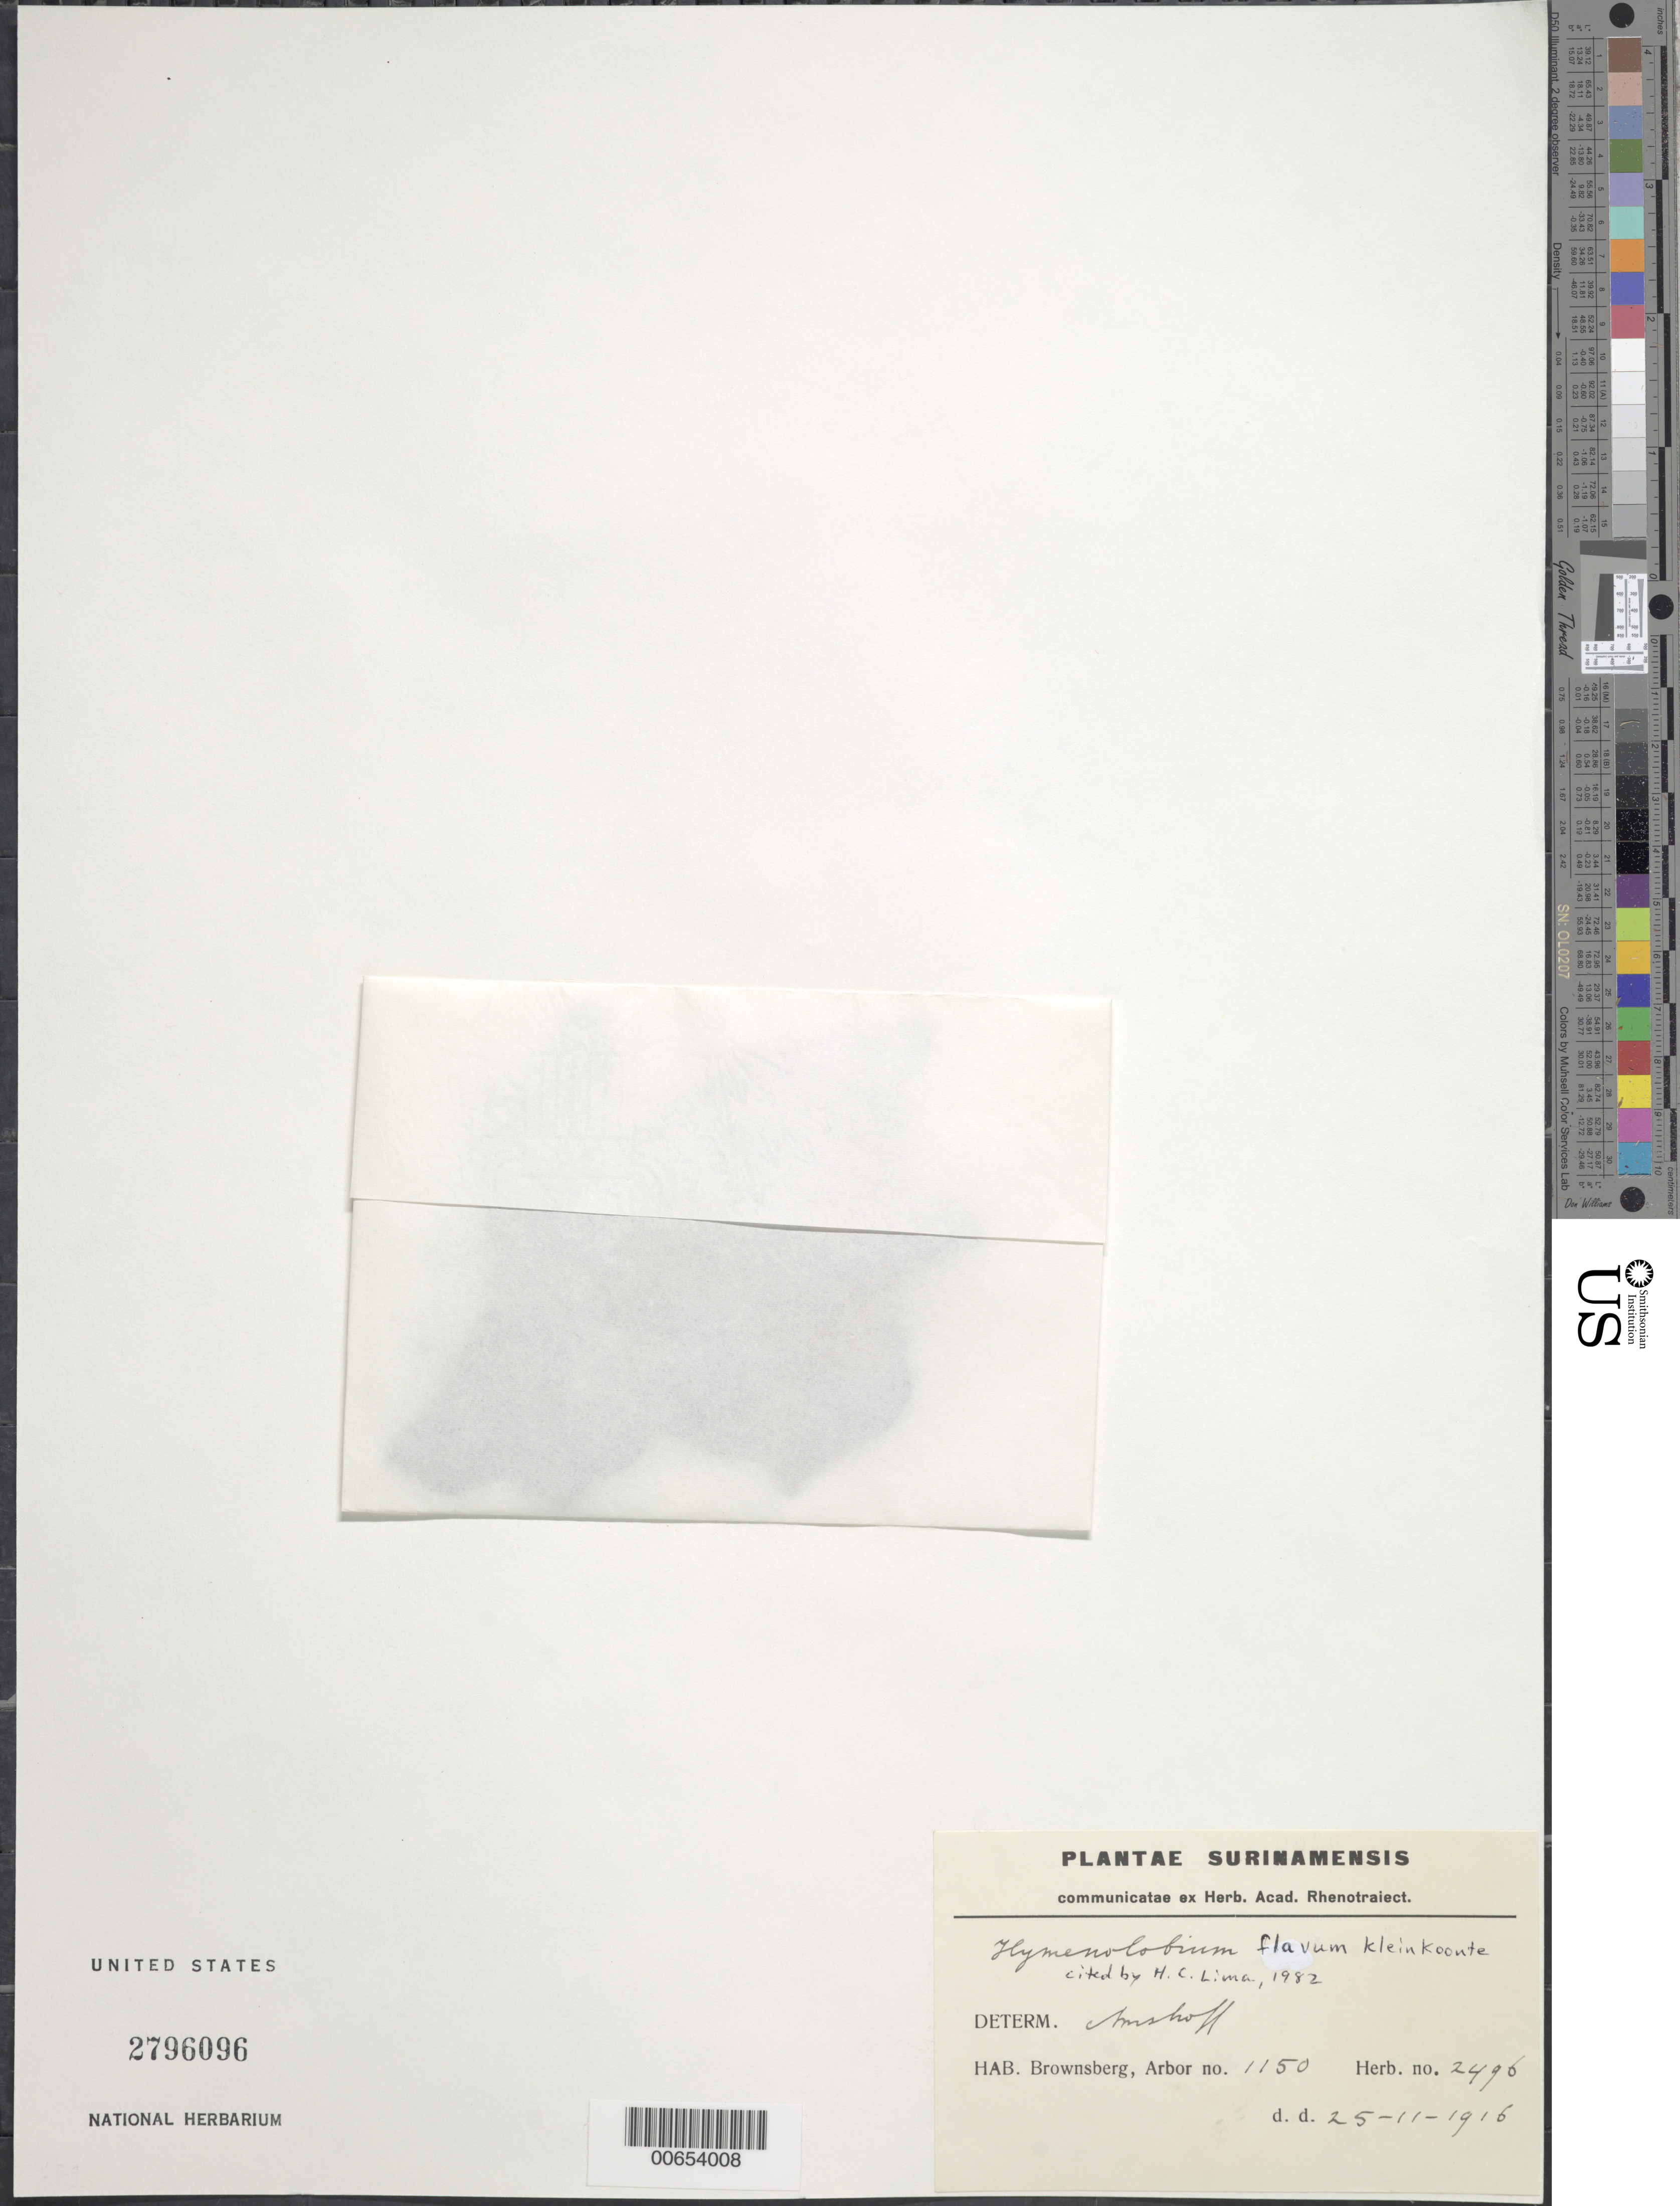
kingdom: Plantae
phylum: Tracheophyta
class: Magnoliopsida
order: Fabales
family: Fabaceae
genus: Hymenolobium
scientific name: Hymenolobium flavum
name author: Kleinhoonte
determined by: Lima, H. C. de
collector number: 2496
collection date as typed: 25-Nov-16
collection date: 1916-11-25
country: Suriname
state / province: Brokopondo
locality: Brownsberg, Forest Reserve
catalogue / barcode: US 2796096-2